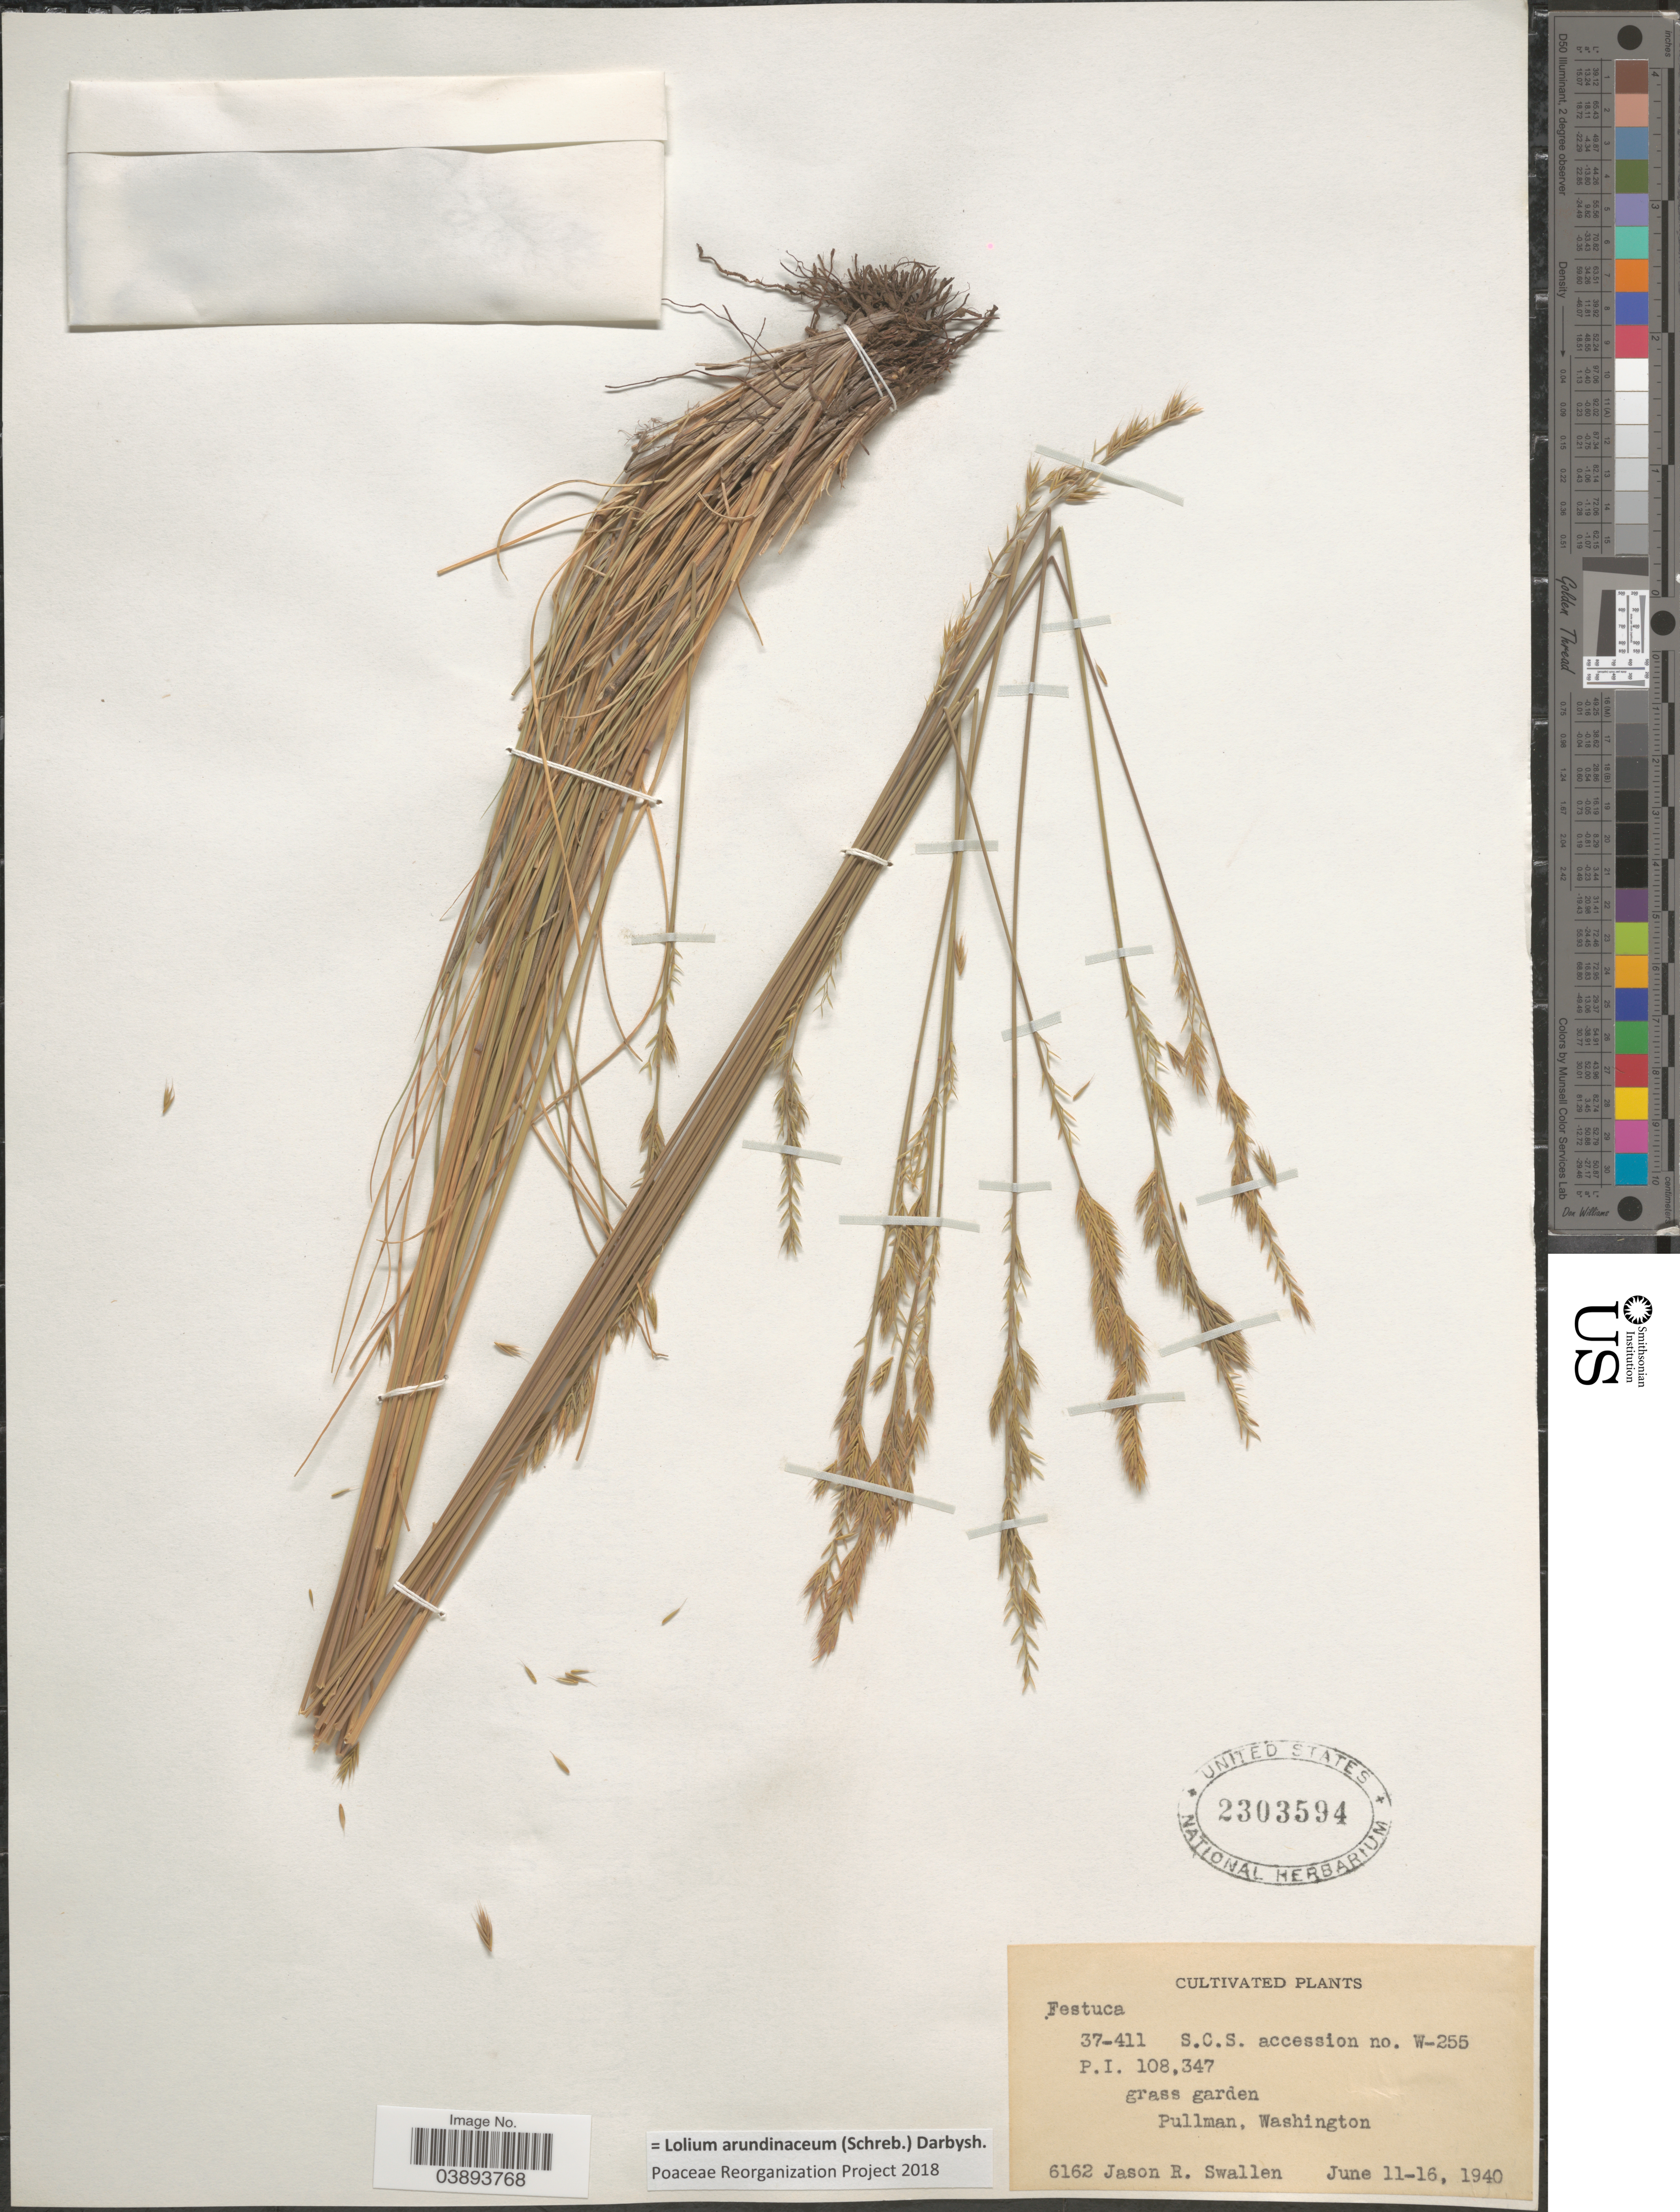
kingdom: Plantae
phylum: Tracheophyta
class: Liliopsida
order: Poales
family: Poaceae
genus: Lolium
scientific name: Lolium arundinaceum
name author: (Schreb.) Darbysh.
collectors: J. R. Swallen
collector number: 6162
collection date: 1940-06-11/1940-06-16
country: United States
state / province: Washington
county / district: Whitman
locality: Grass garden. Pullman.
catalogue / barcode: US 2303594